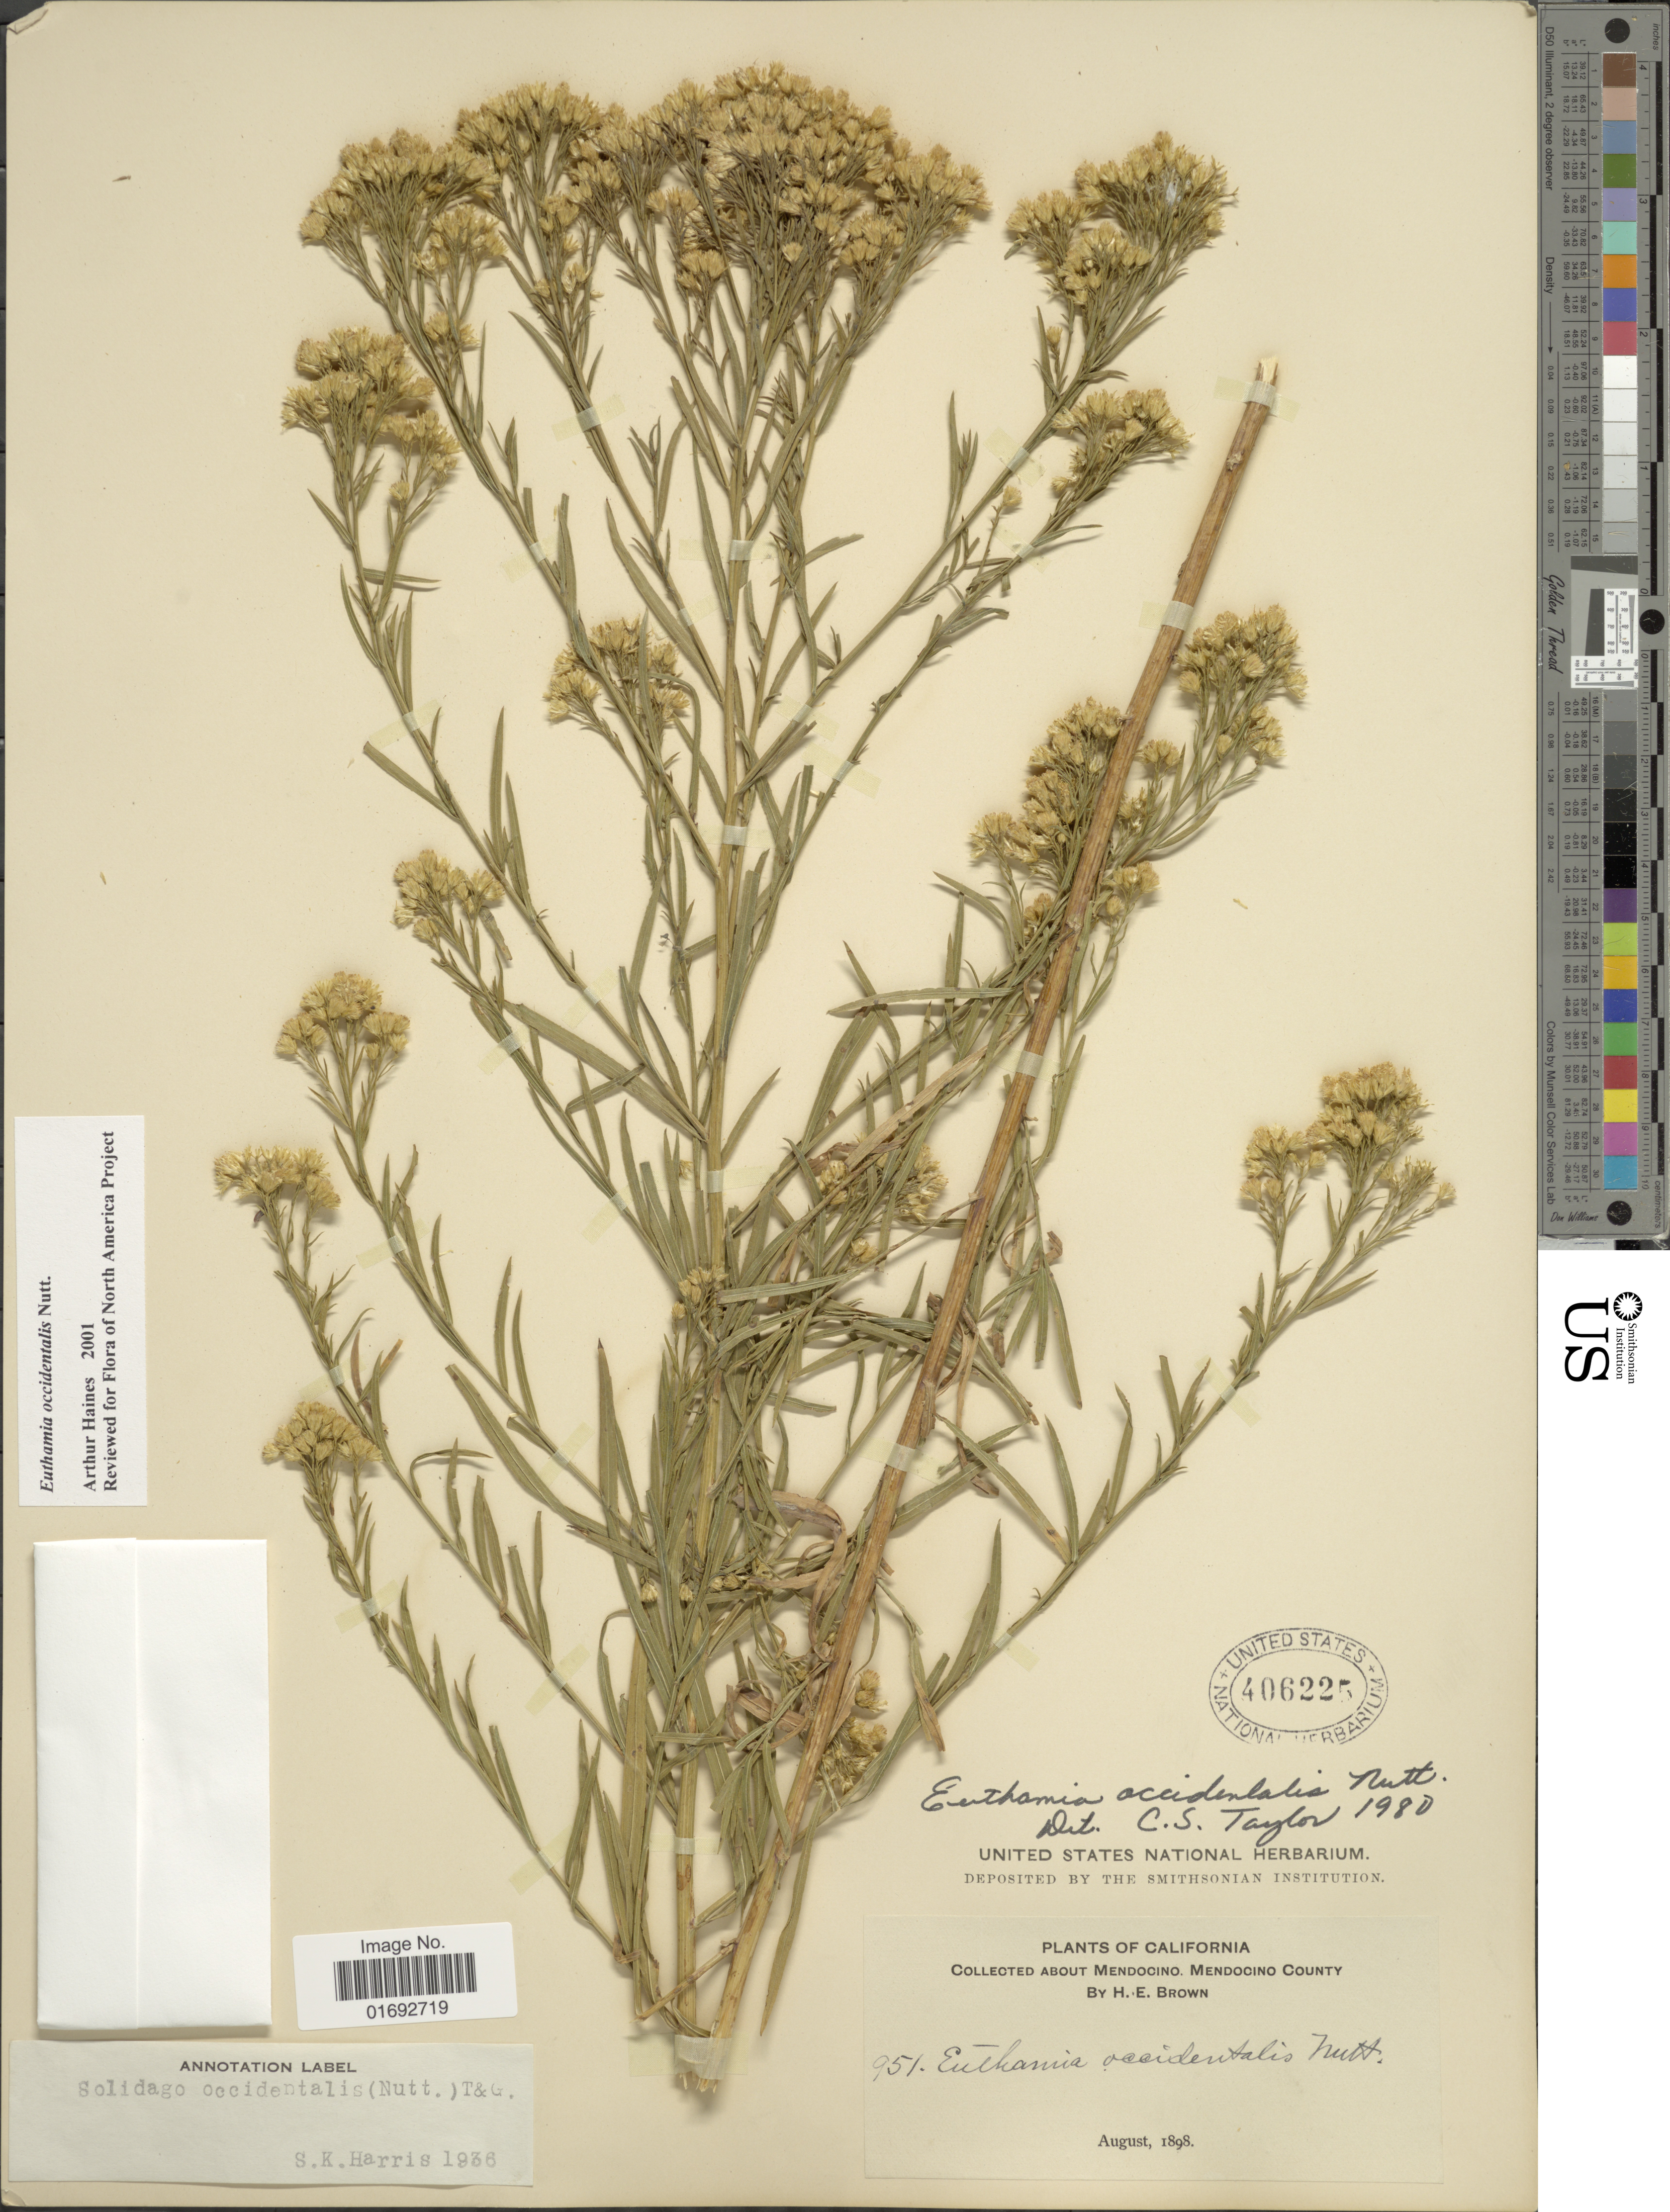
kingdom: Plantae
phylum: Tracheophyta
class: Magnoliopsida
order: Asterales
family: Asteraceae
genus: Euthamia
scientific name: Euthamia occidentalis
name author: Nutt.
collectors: H. E. Brown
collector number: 951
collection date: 1898-08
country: United States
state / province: California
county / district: Mendocino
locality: About Mendocino, Mendocino County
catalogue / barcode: US 406225